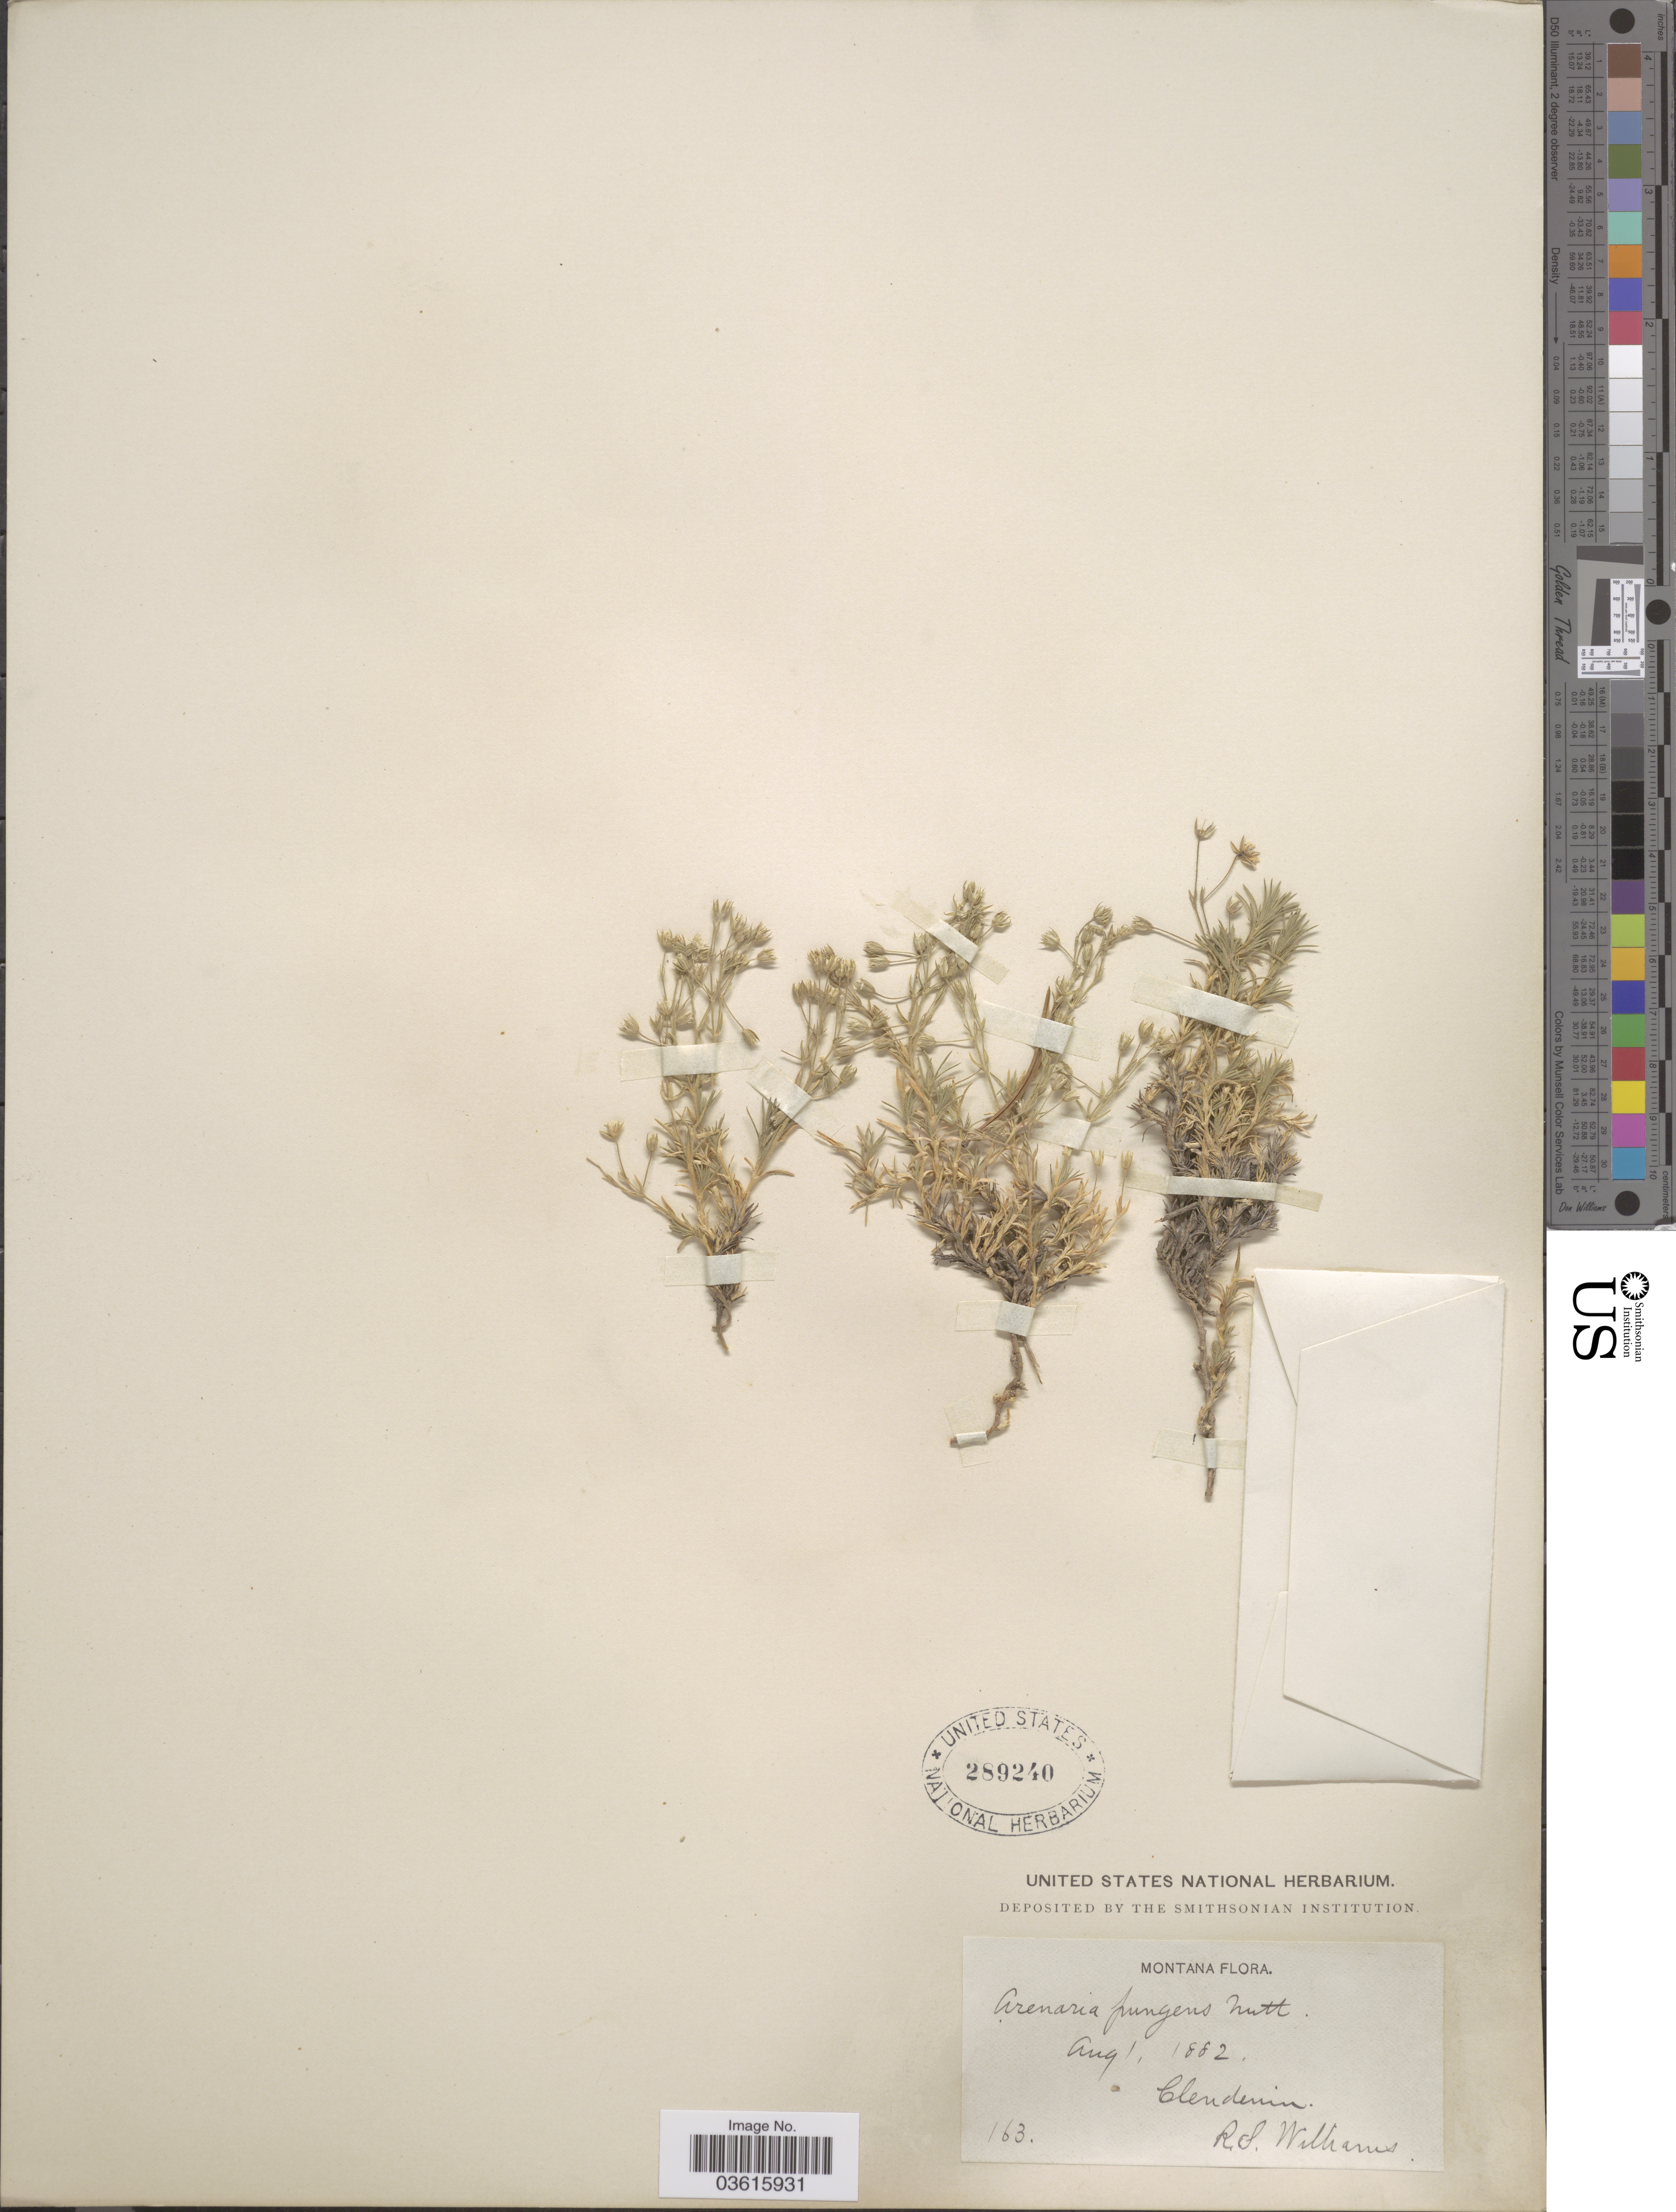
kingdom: Plantae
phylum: Tracheophyta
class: Magnoliopsida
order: Caryophyllales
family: Caryophyllaceae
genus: Minuartia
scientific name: Minuartia caroliniana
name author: (Walter) Mattf.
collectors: R. S. Williams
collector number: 163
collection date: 1882-08-01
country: United States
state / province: Montana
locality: Clendenin.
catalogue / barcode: US 289240